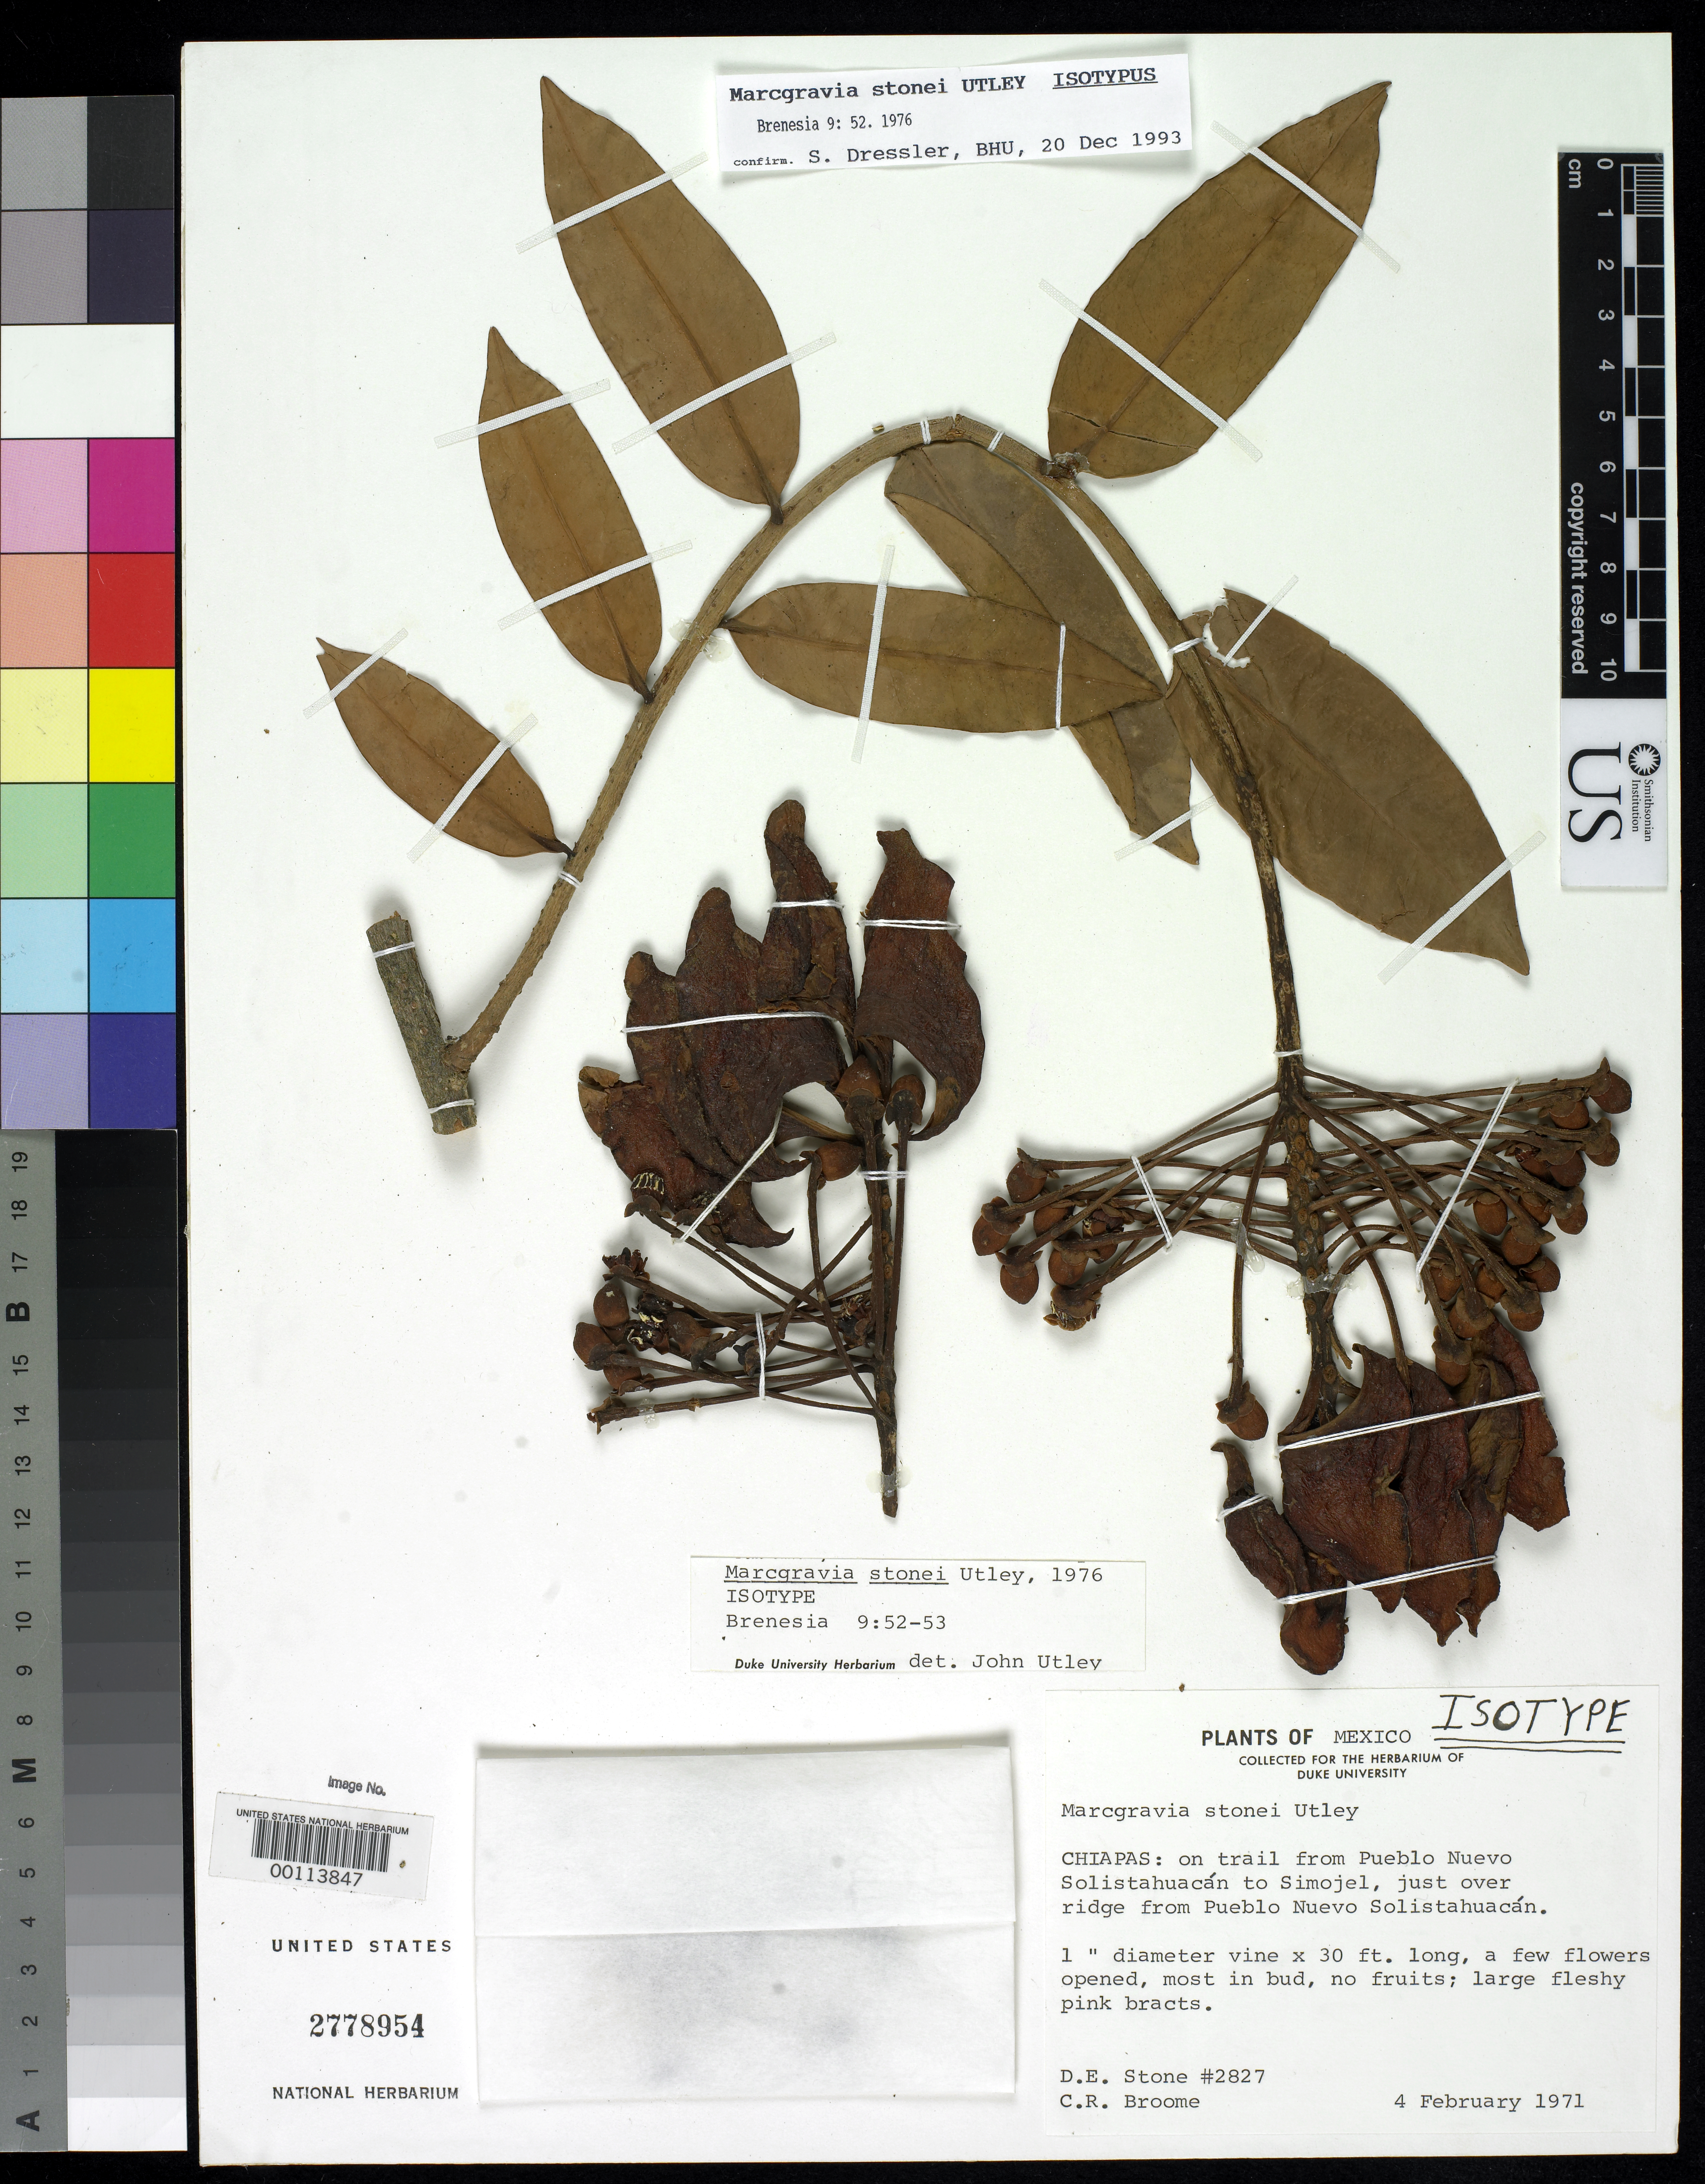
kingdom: Plantae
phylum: Tracheophyta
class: Magnoliopsida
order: Ericales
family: Marcgraviaceae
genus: Marcgravia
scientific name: Marcgravia stonei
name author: Utley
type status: Isotype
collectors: D. E. Stone & C. R. Broome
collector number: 2827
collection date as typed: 04 Feb 1971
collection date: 1971-02-04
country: Mexico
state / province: Chiapas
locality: Trail from Pueblo Nuevo Solistahuacán to Simojel, just over ridge from Pueblo Nuevo Solistahuacán.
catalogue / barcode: US 2778954